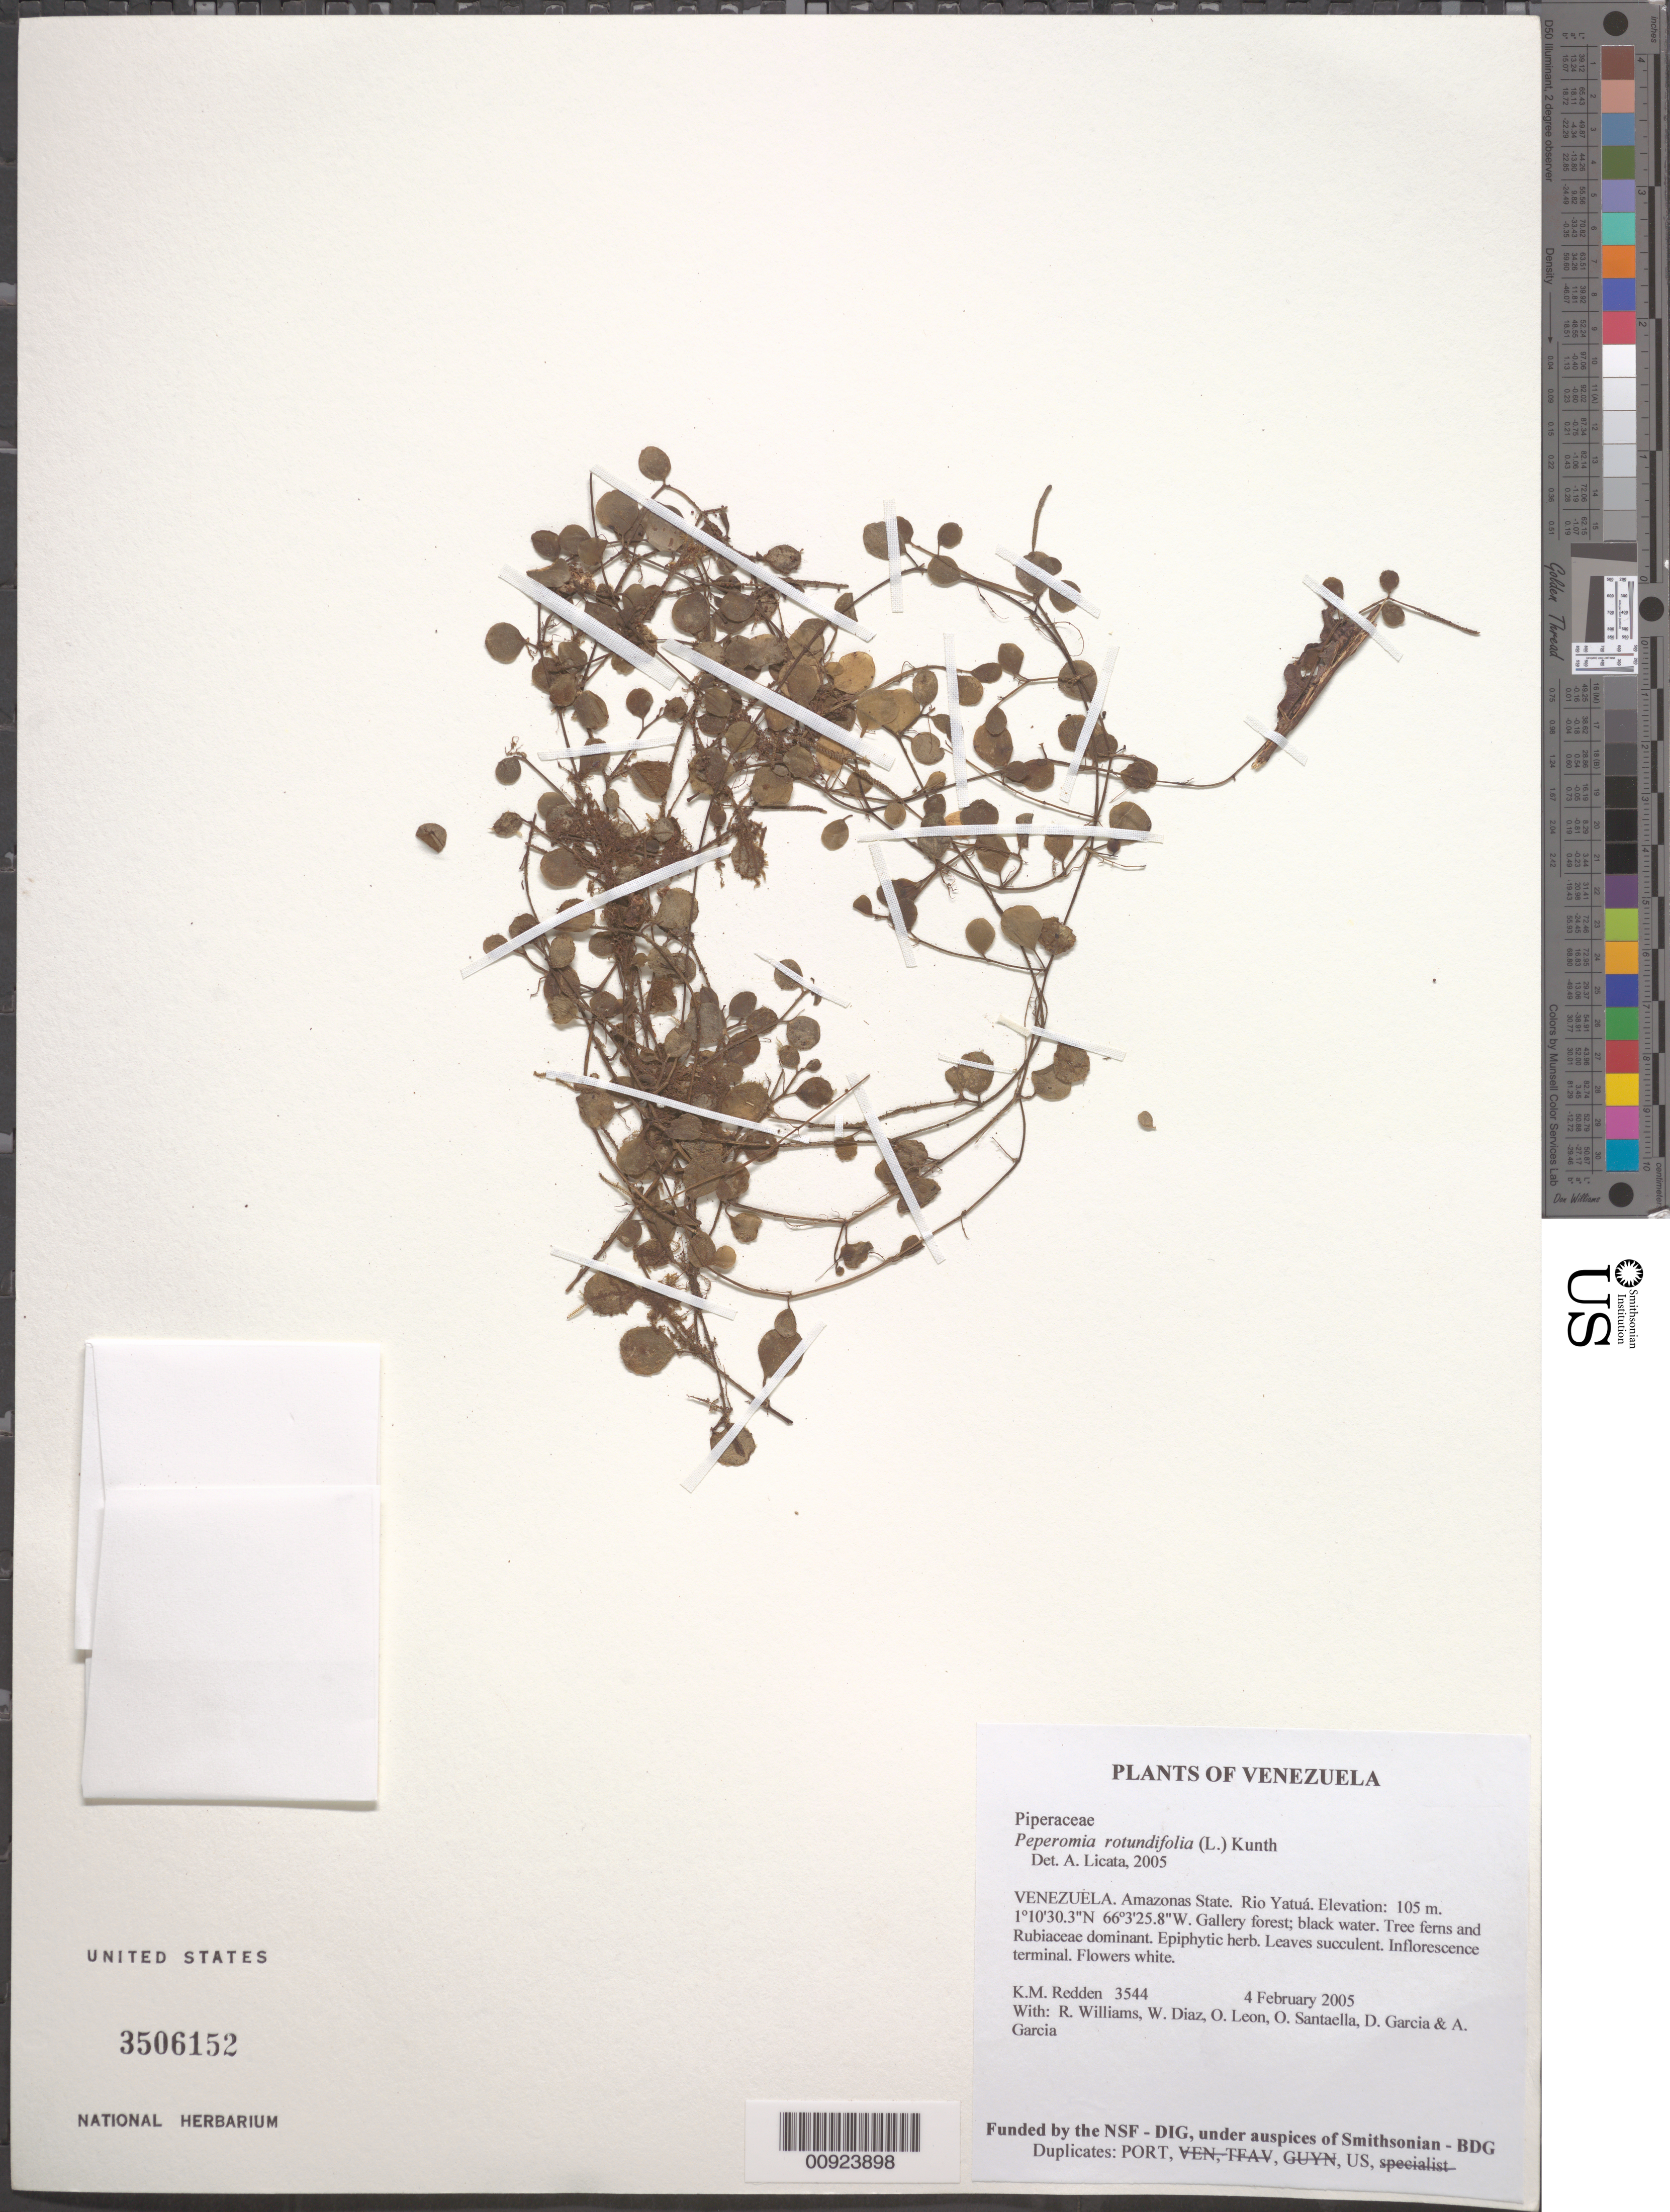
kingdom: Plantae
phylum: Tracheophyta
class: Magnoliopsida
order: Piperales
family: Piperaceae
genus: Peperomia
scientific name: Peperomia rotundifolia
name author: (L.) Kunth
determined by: Licata, A., (PORT), Univ. Nac. Exp. de los Llanos Ezequiel Zamora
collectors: K. M. Redden, R. Williams, W. Díaz P., O. León, O. Santaella, D. Garcia & A. Garcia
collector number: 3544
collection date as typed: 4 February 2005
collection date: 2005-02-04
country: Venezuela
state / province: Amazonas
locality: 17 - Rio Yatuá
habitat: Gallery forest; black water. Tree ferns and Rubiaceae dominant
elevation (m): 105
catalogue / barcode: US 3506152